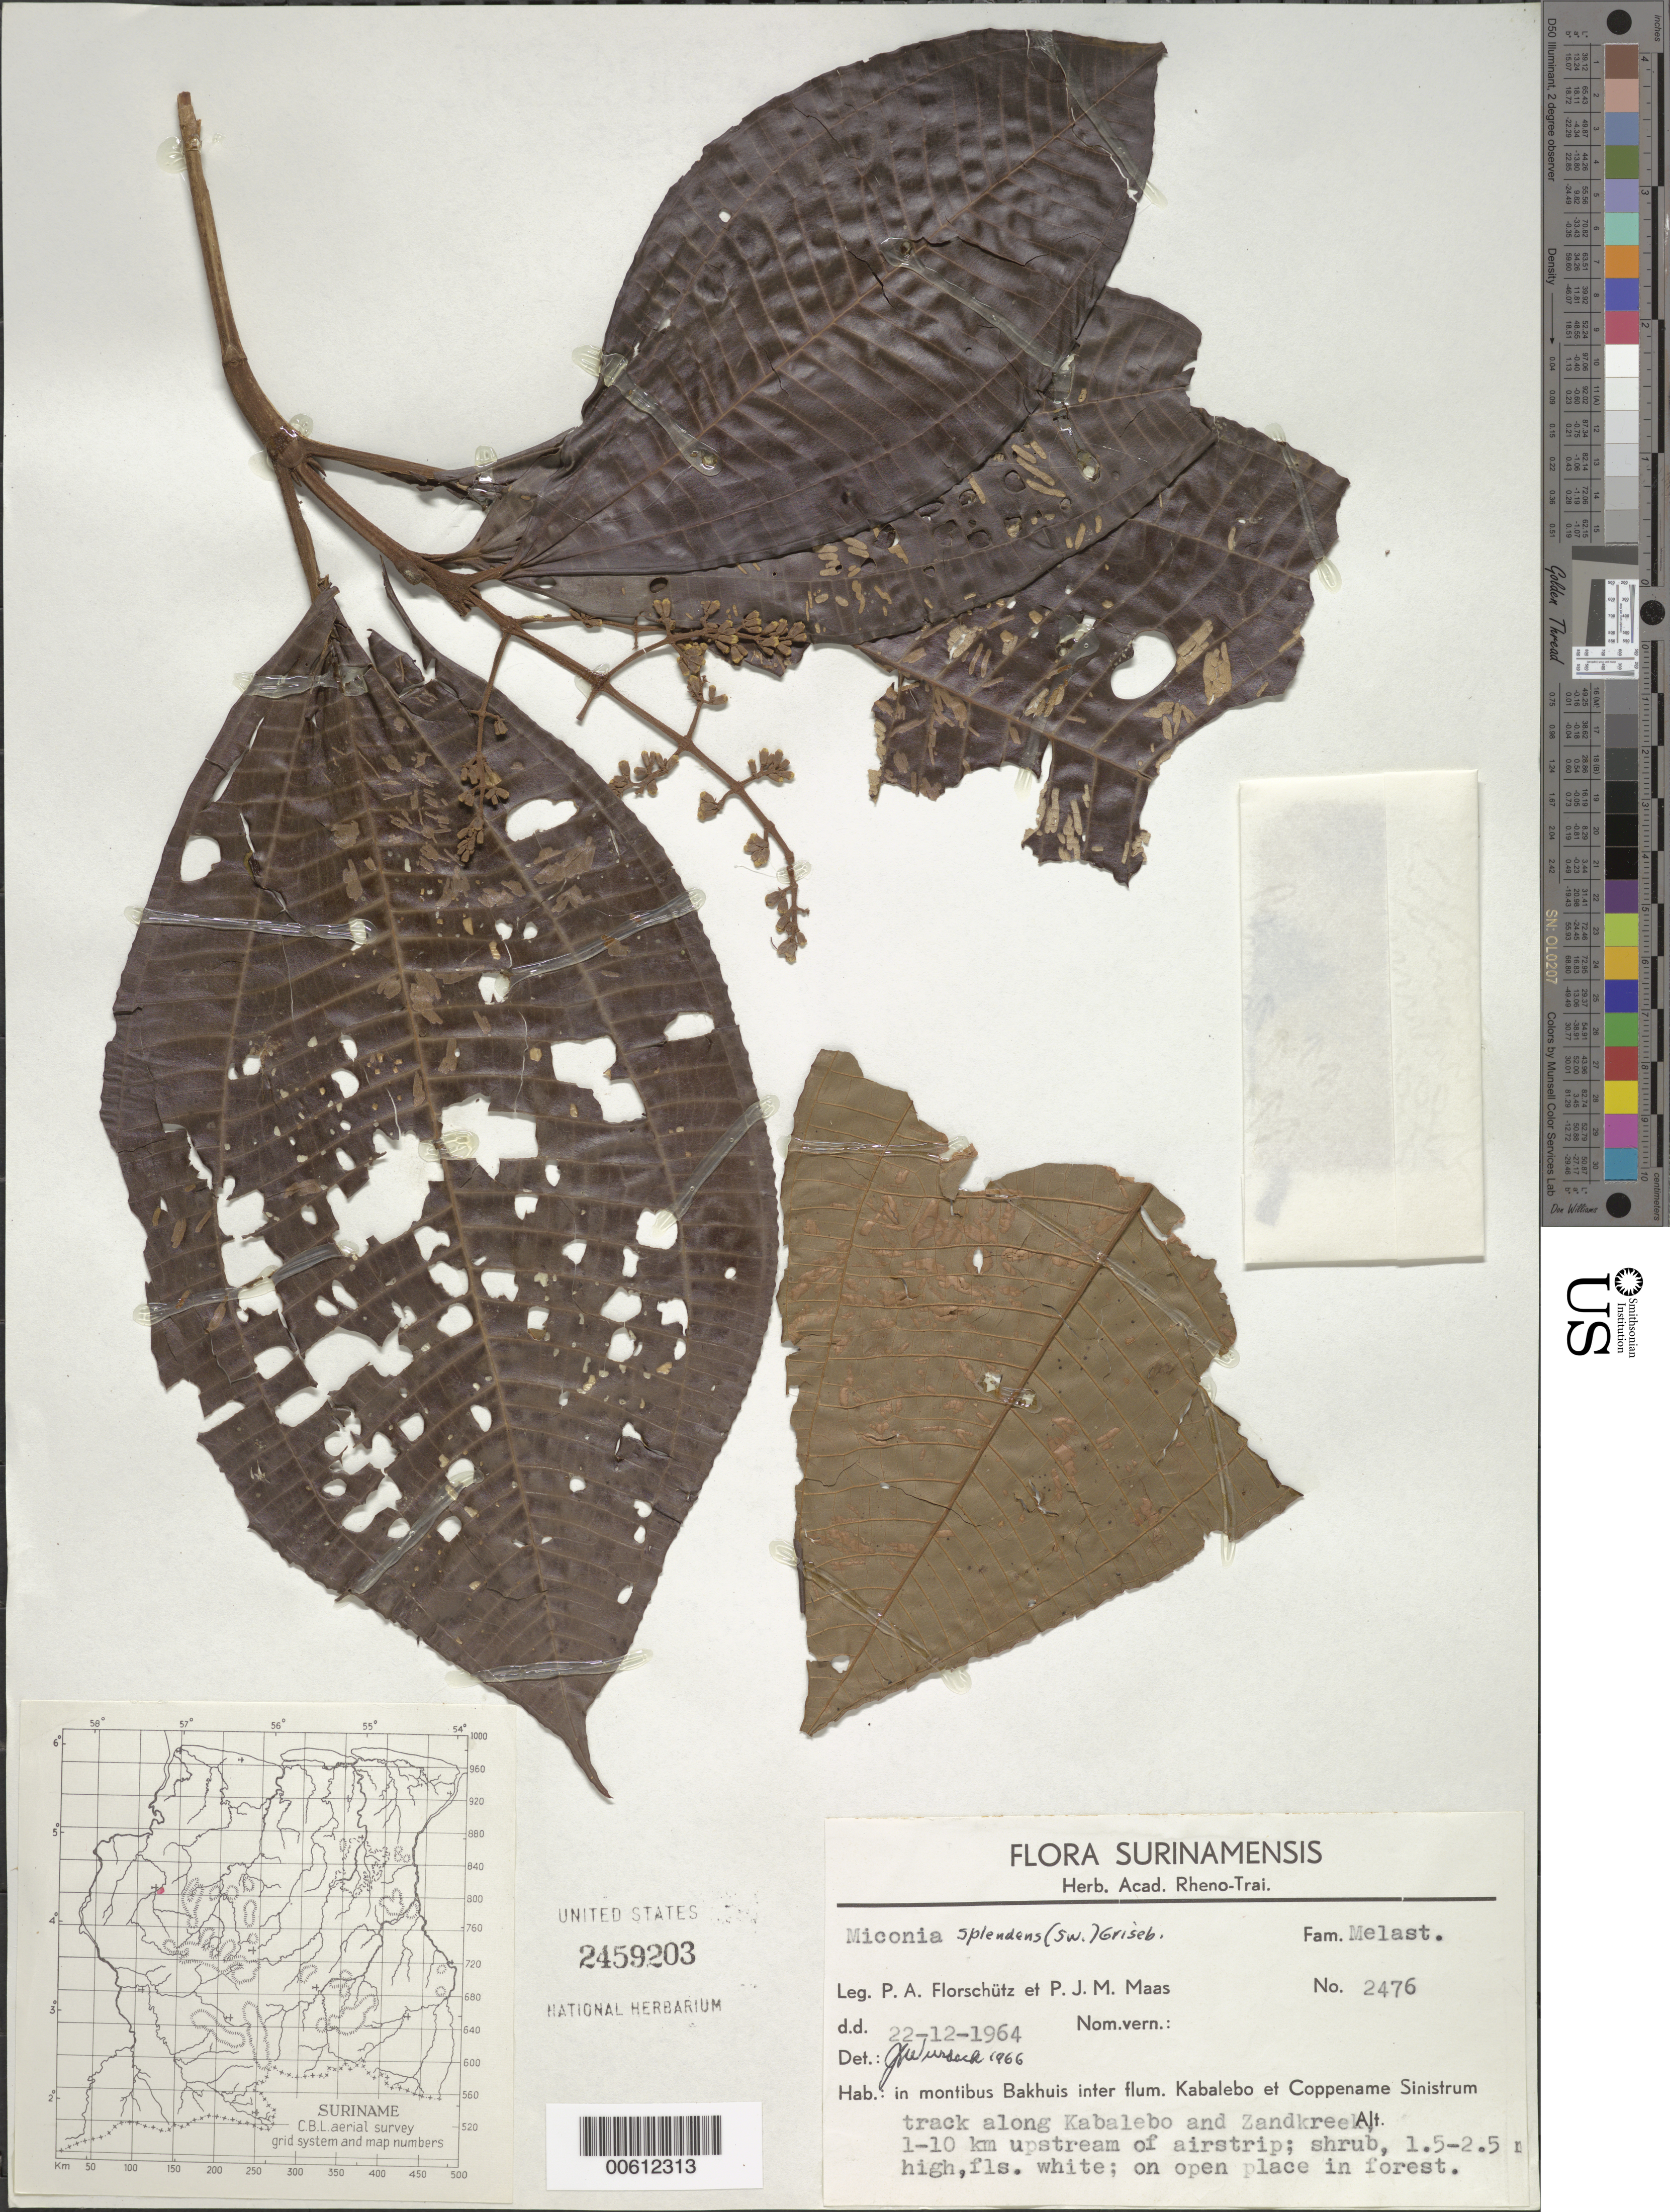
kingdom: Plantae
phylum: Tracheophyta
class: Magnoliopsida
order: Myrtales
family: Melastomataceae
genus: Miconia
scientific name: Miconia splendens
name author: (Sw.) Griseb.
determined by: Wurdack, John J., (US), US (UNITED STATES)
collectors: P. Florschütz & P. Maas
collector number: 2476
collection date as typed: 22-Dec-64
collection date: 1964-12-22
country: Suriname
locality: Mont Bakhuis, betw. Kabalebo & Coppename Sinistrum Rivers, track along Kabalebo & Zandcreek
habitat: Open place in forest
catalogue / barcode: US 2459203